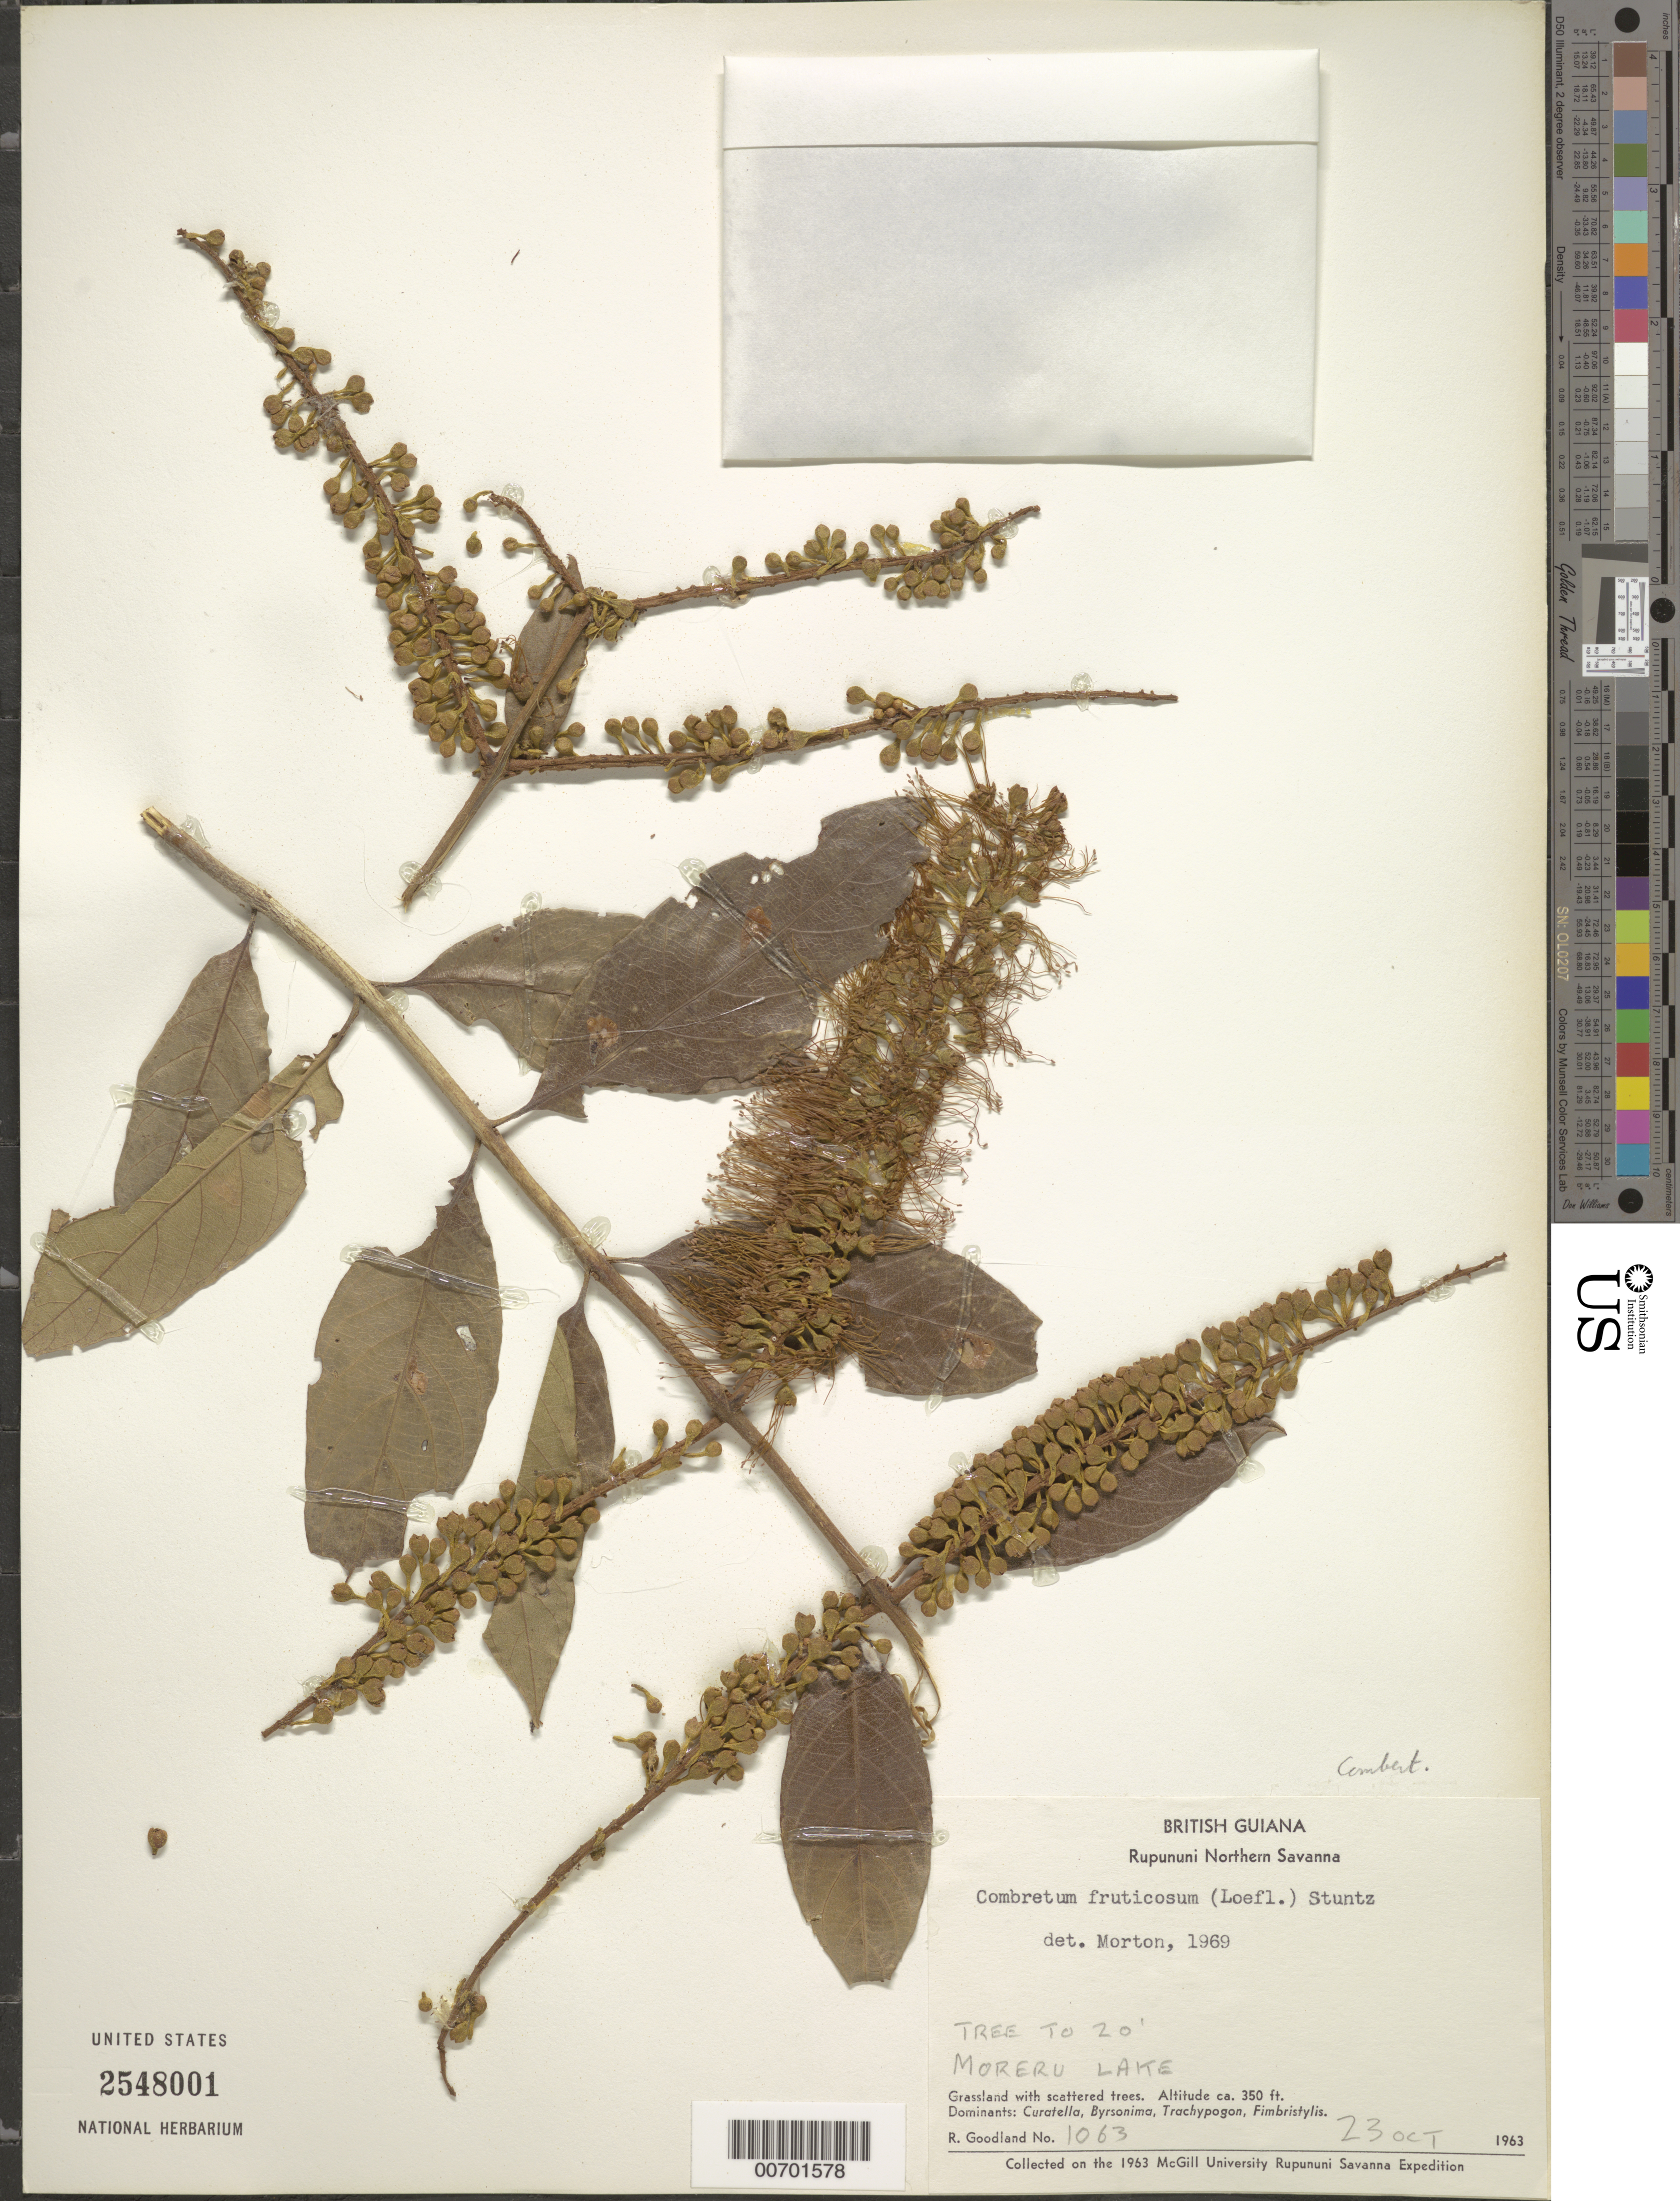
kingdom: Plantae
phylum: Tracheophyta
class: Magnoliopsida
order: Myrtales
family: Combretaceae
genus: Combretum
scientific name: Combretum fruticosum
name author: (Loefl.) Stuntz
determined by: Morton, --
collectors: R. Goodland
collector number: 1063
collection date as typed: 23-Oct-63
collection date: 1963-10-23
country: Guyana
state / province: U. Takutu-U. Essequibo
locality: Rupununi Northern Savanna, Moreru Lake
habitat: Grassland with scattered trees. Dominants: Curatella, Byrsonima, Trachypogon, Fimbristylis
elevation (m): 107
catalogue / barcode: US 2548001